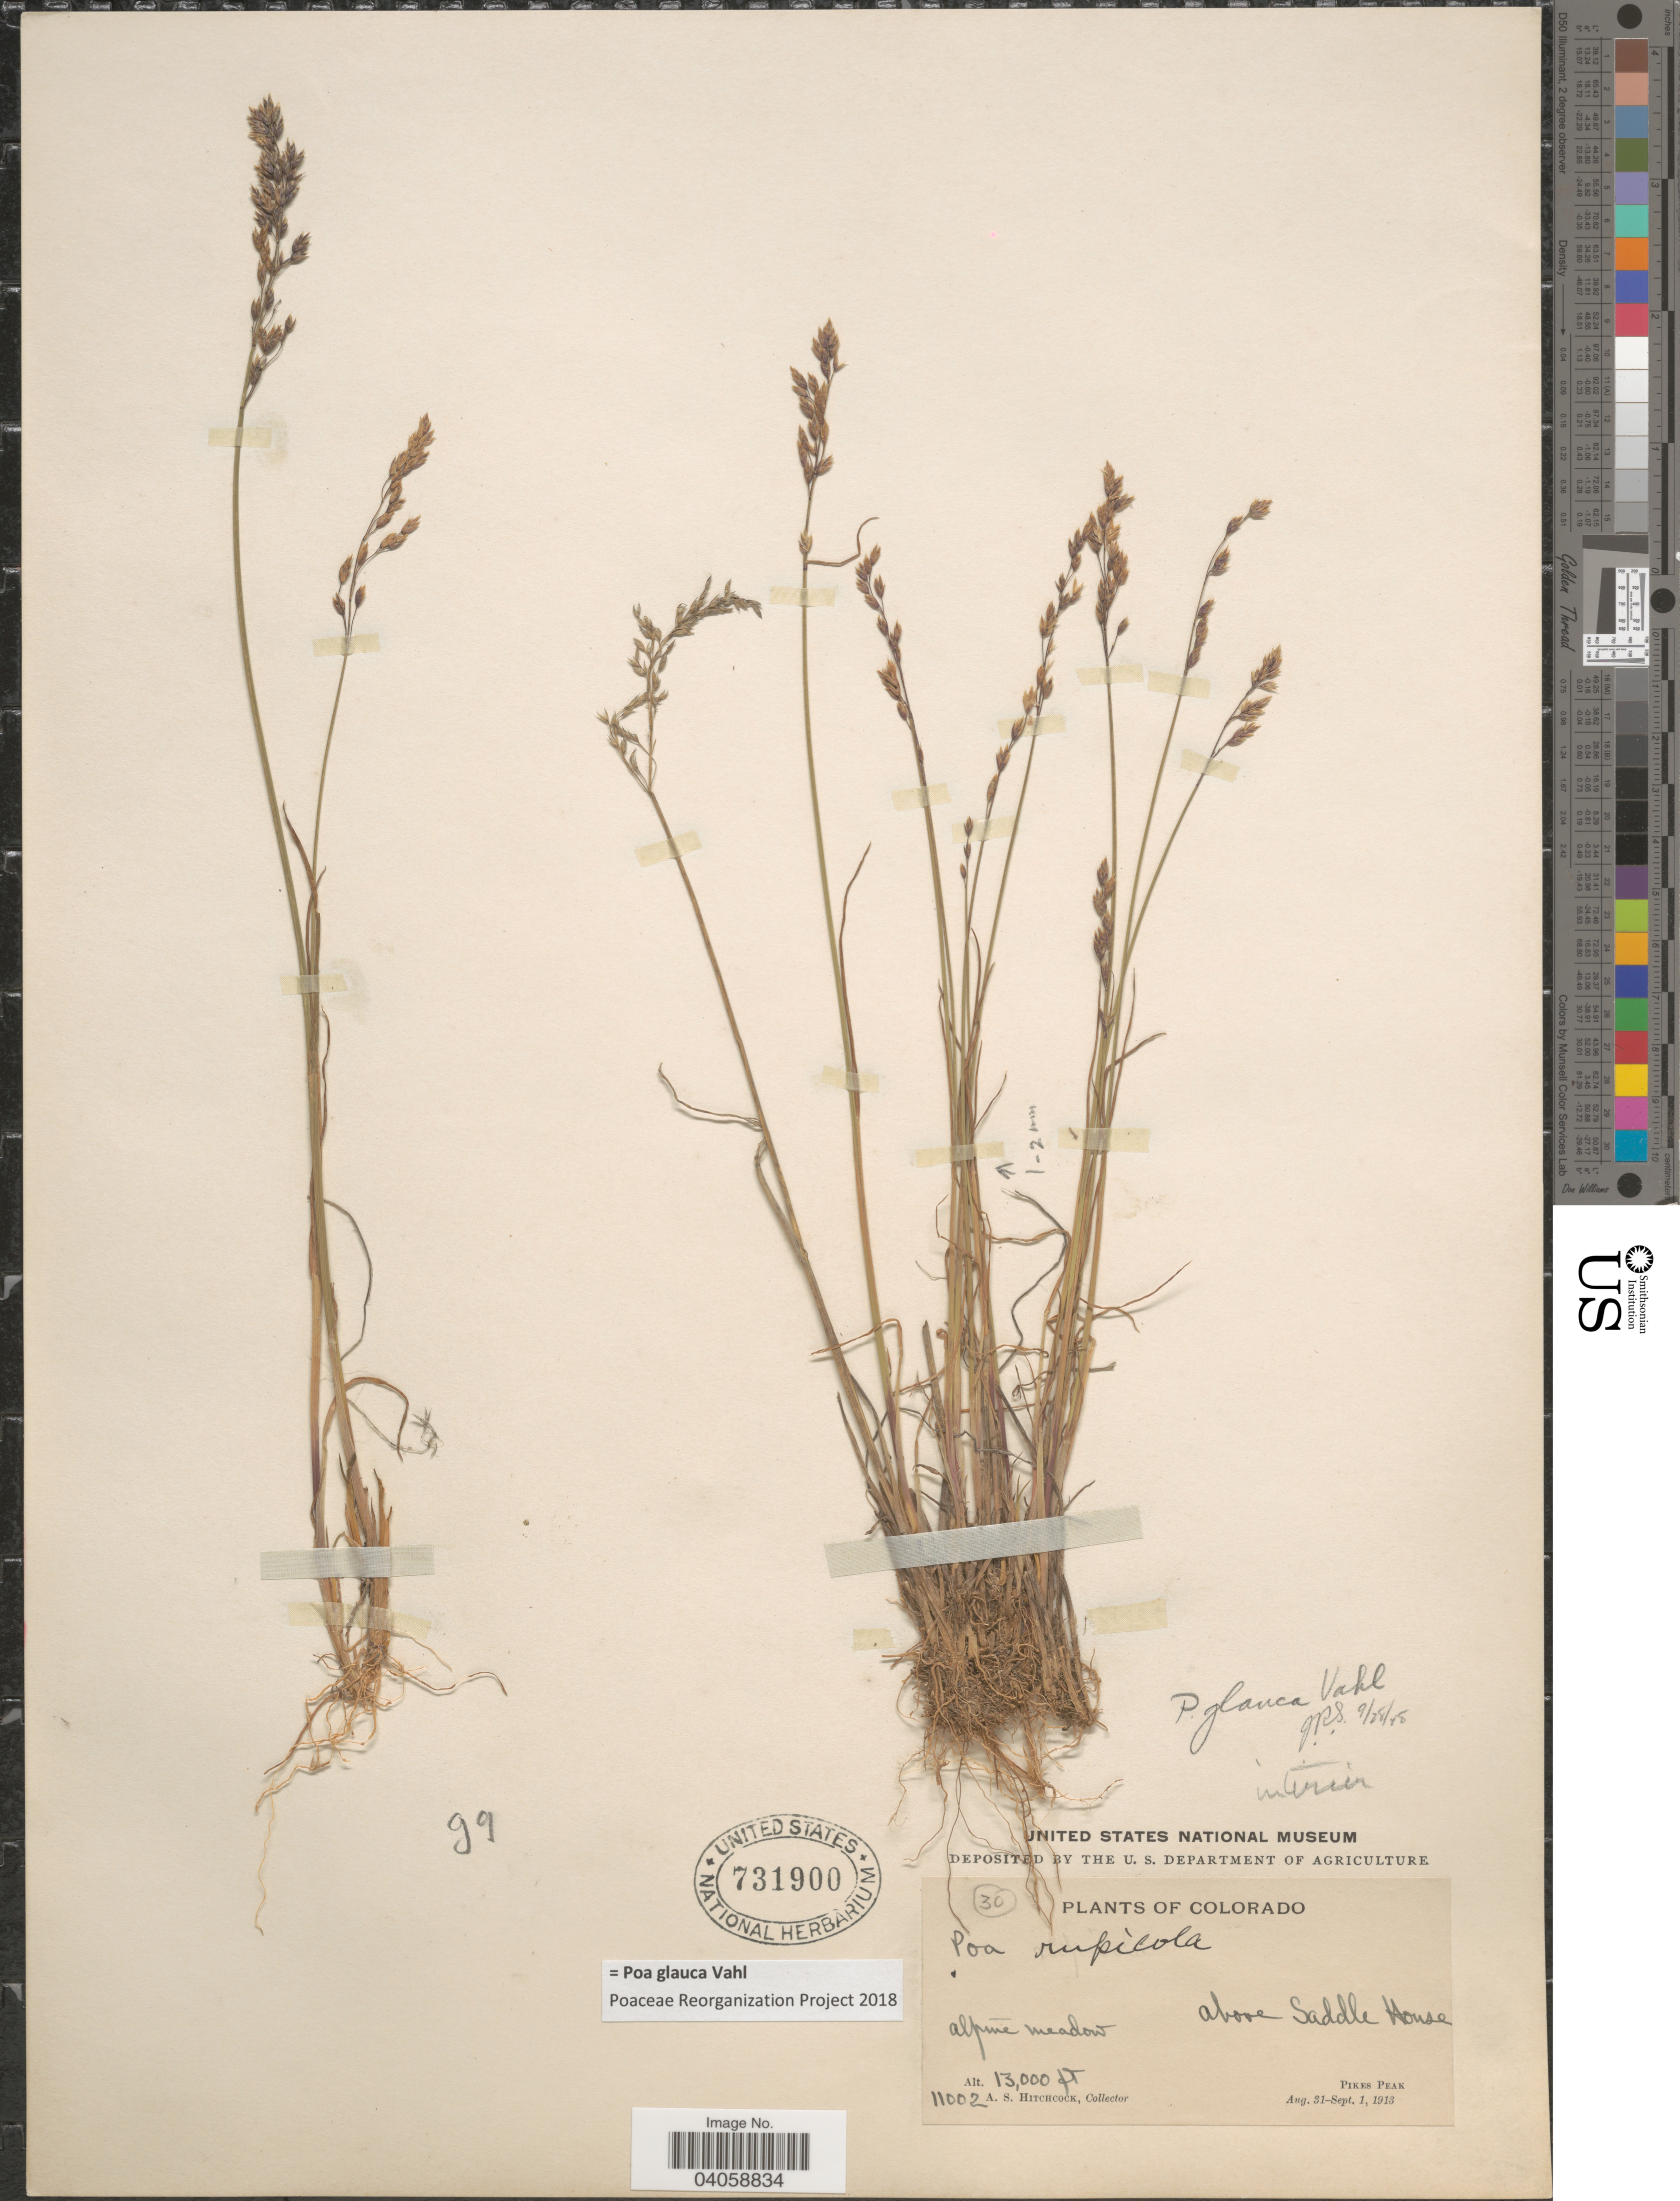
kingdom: Plantae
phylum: Tracheophyta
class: Liliopsida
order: Poales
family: Poaceae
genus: Poa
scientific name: Poa glauca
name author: Vahl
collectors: A. S. Hitchcock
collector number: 11002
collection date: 1913-08-31/1913-09-01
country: United States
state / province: Colorado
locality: Above Saddle House. Pikes Peak.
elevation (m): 3962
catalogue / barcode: US 731900